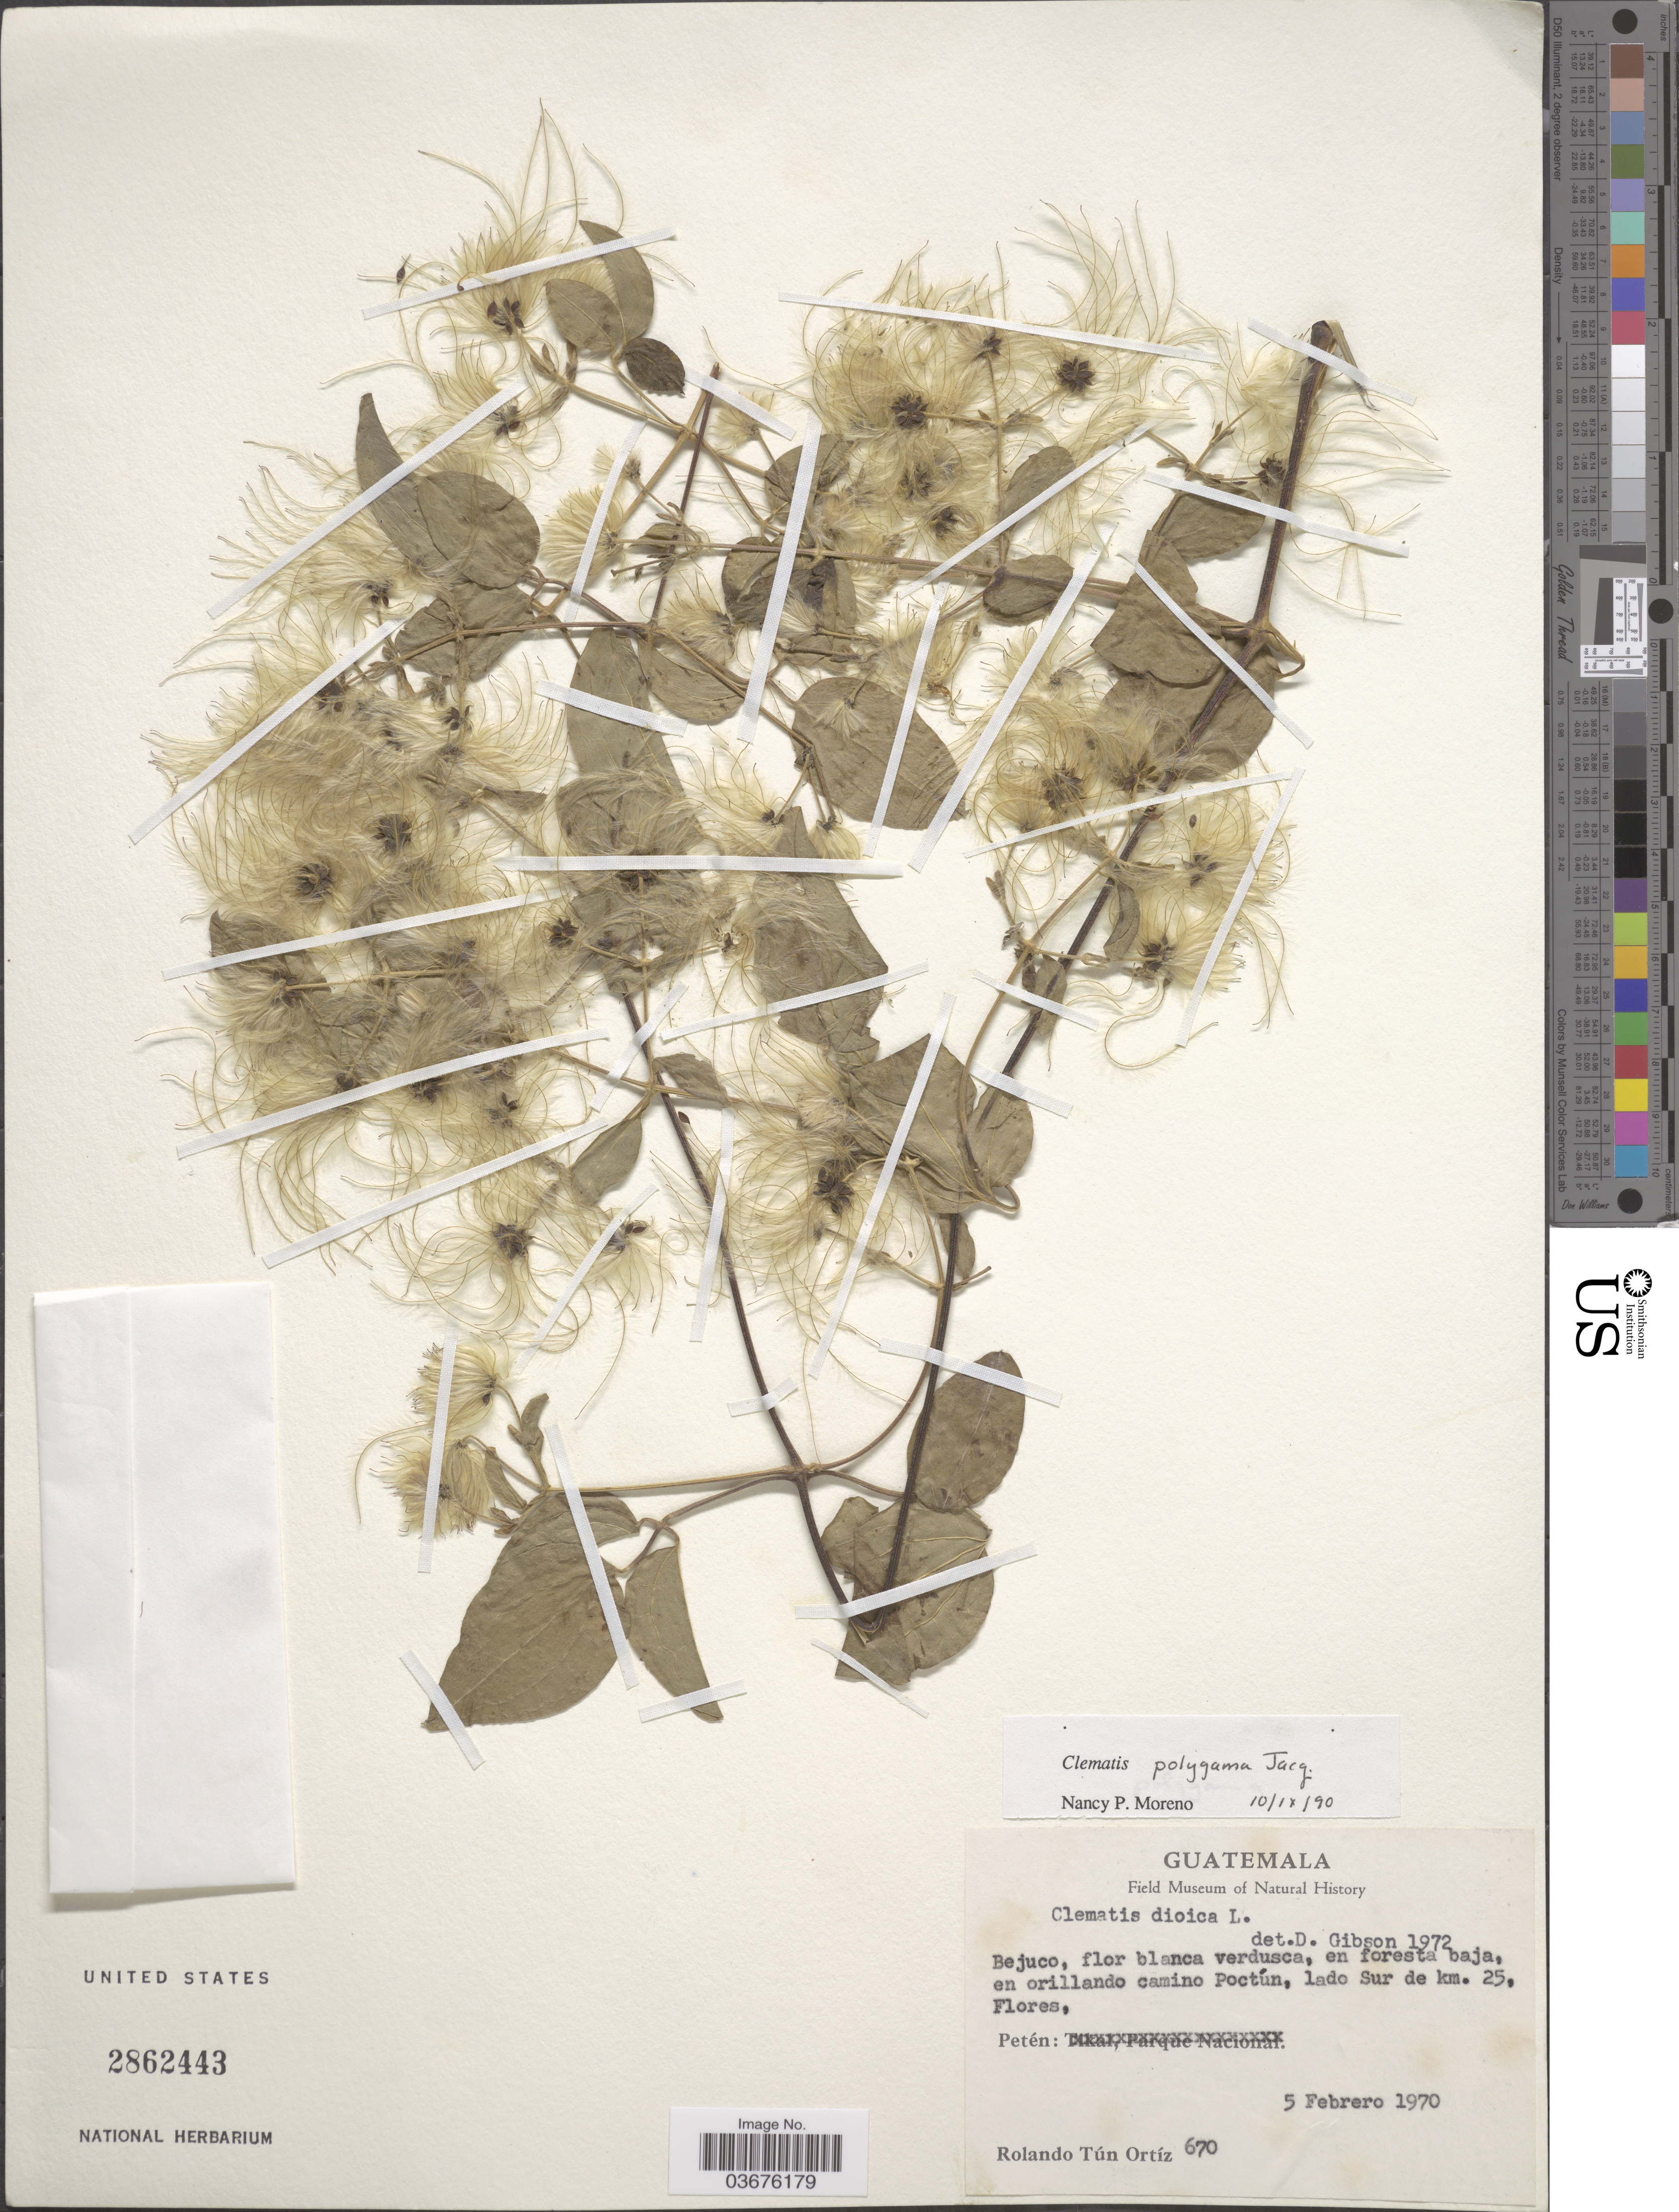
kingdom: Plantae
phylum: Tracheophyta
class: Magnoliopsida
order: Ranunculales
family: Ranunculaceae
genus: Clematis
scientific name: Clematis polygama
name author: Jacq.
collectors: R. T. Ortíz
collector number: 670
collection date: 1970-02-05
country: Guatemala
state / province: El Peten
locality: En orillando camino Poctún, lado Sur de km. 25, Flores.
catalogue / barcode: US 2862443